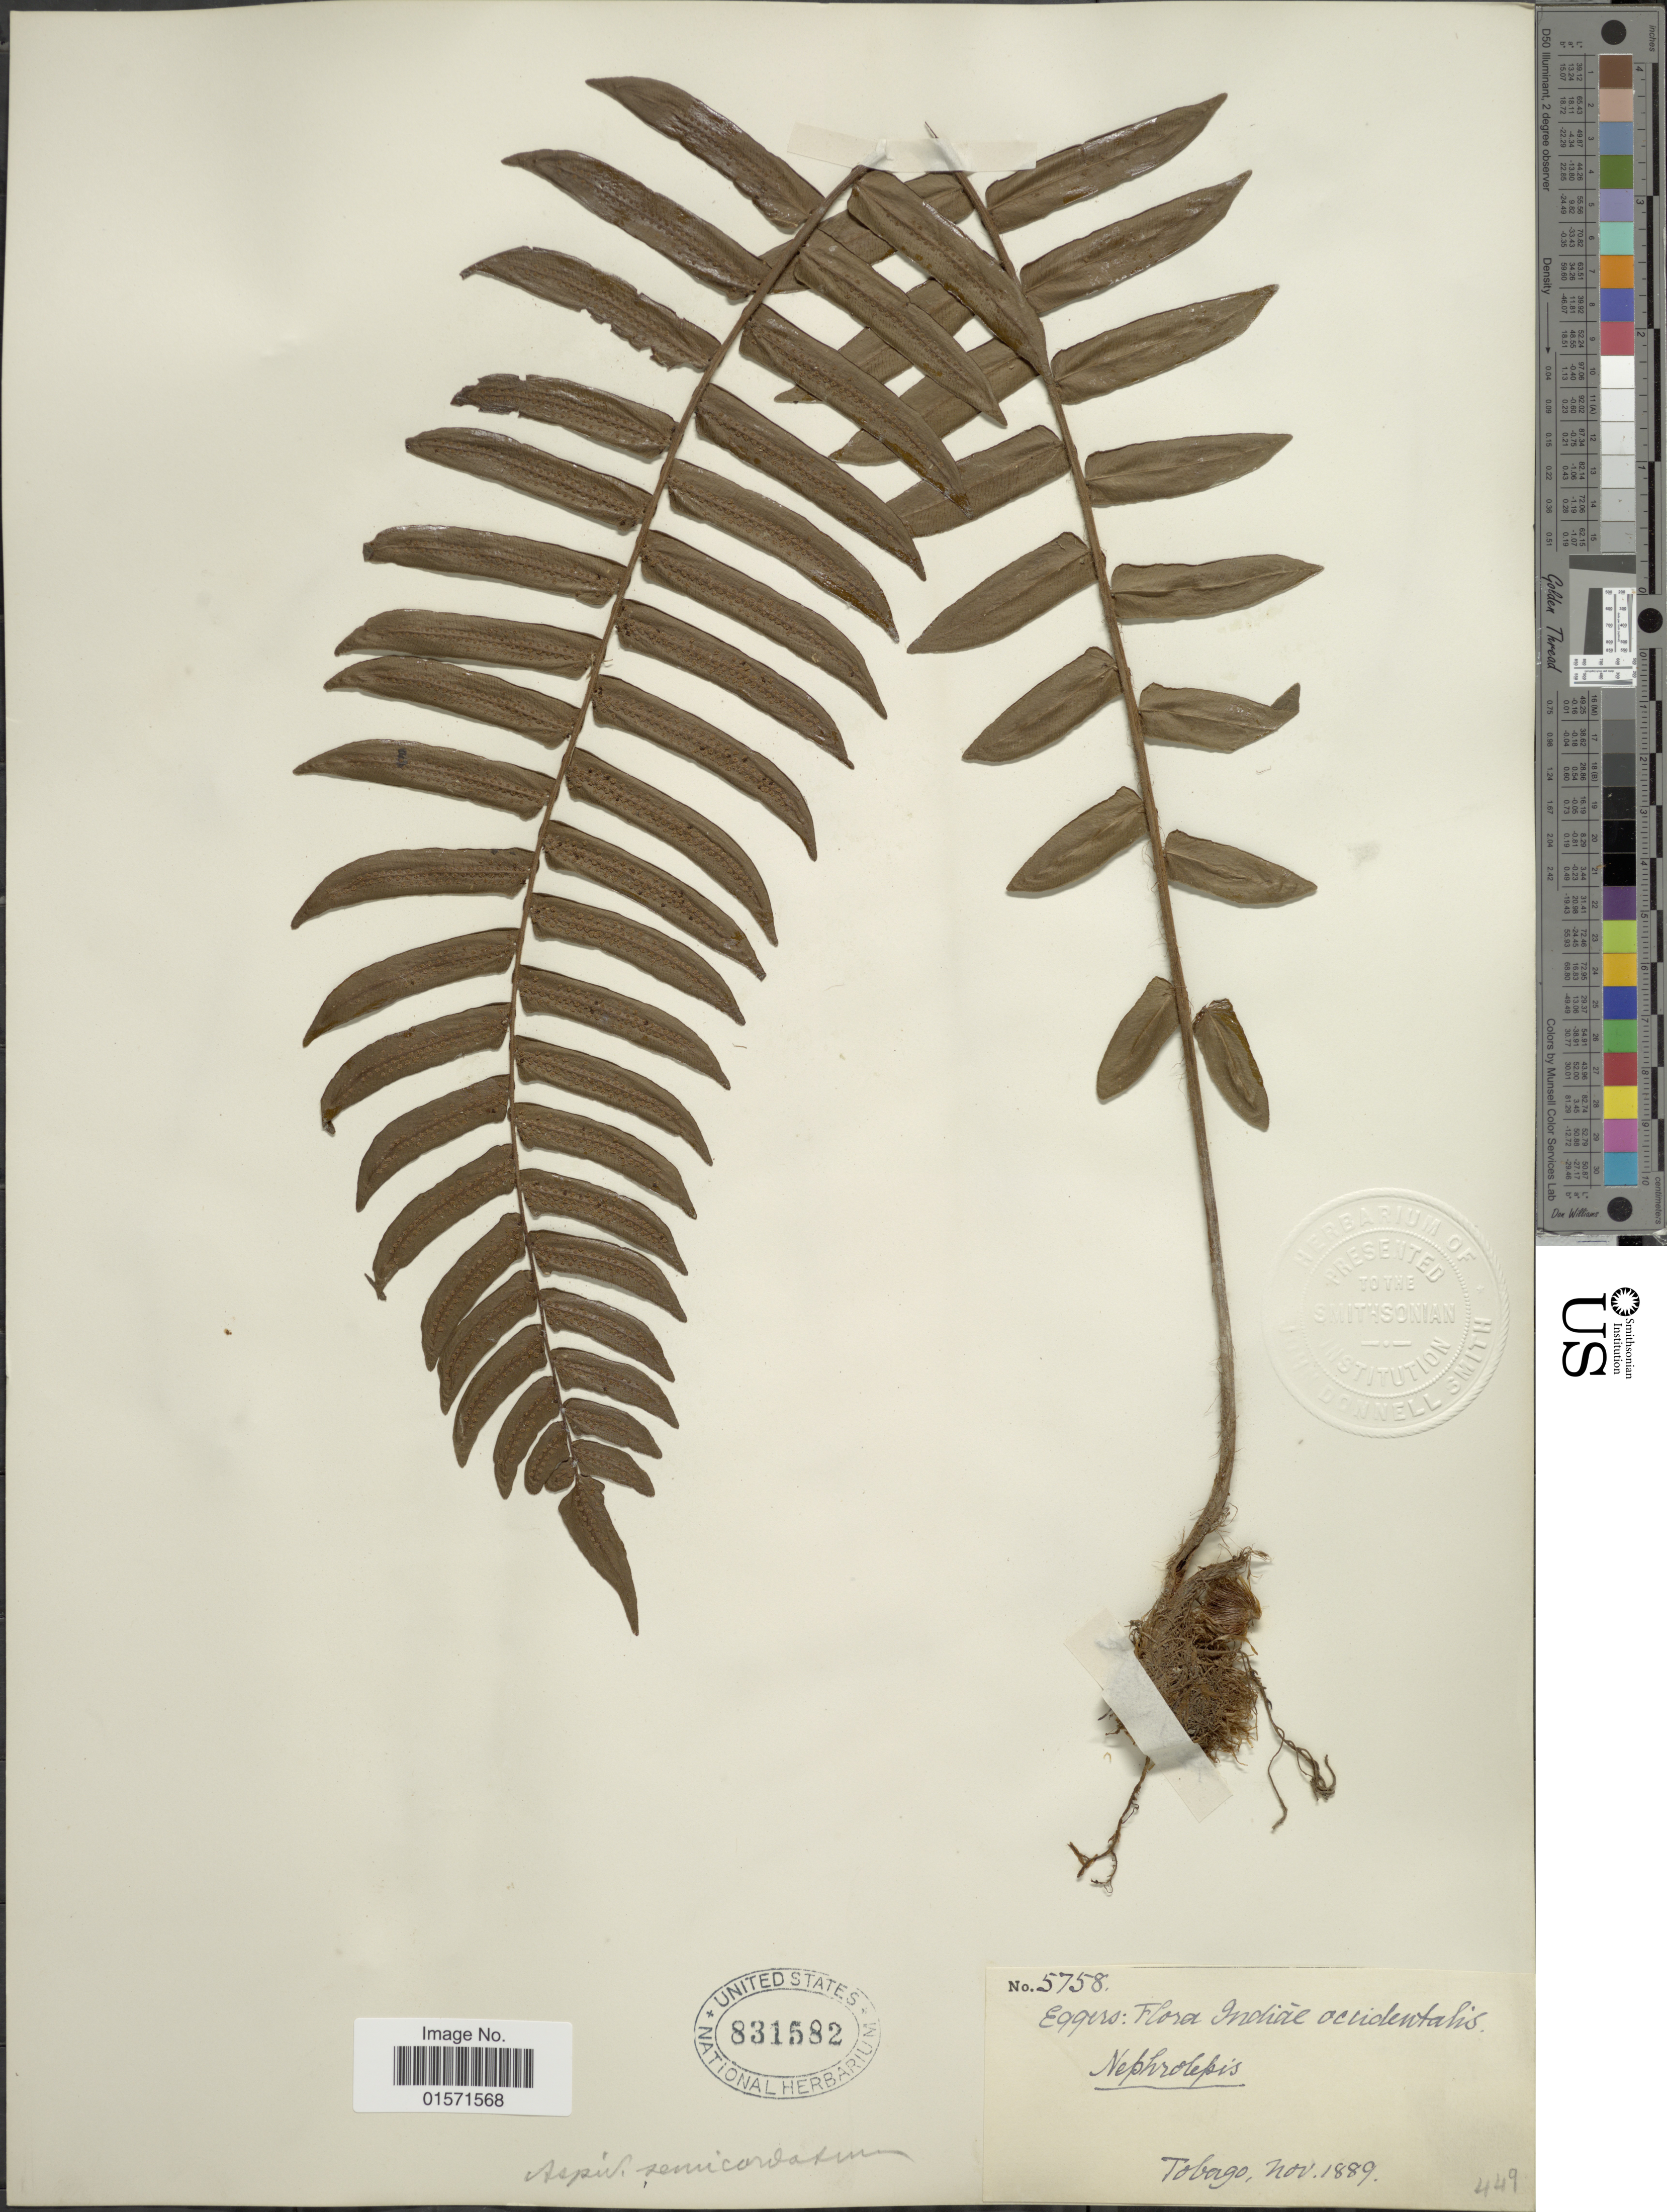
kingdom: Plantae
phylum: Tracheophyta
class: Polypodiopsida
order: Polypodiales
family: Lomariopsidaceae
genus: Cyclopeltis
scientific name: Cyclopeltis semicordata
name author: (Sw.) J. Sm.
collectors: -. Eggers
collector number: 5758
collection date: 1889-11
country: Trinidad and Tobago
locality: Tobago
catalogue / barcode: US 831582